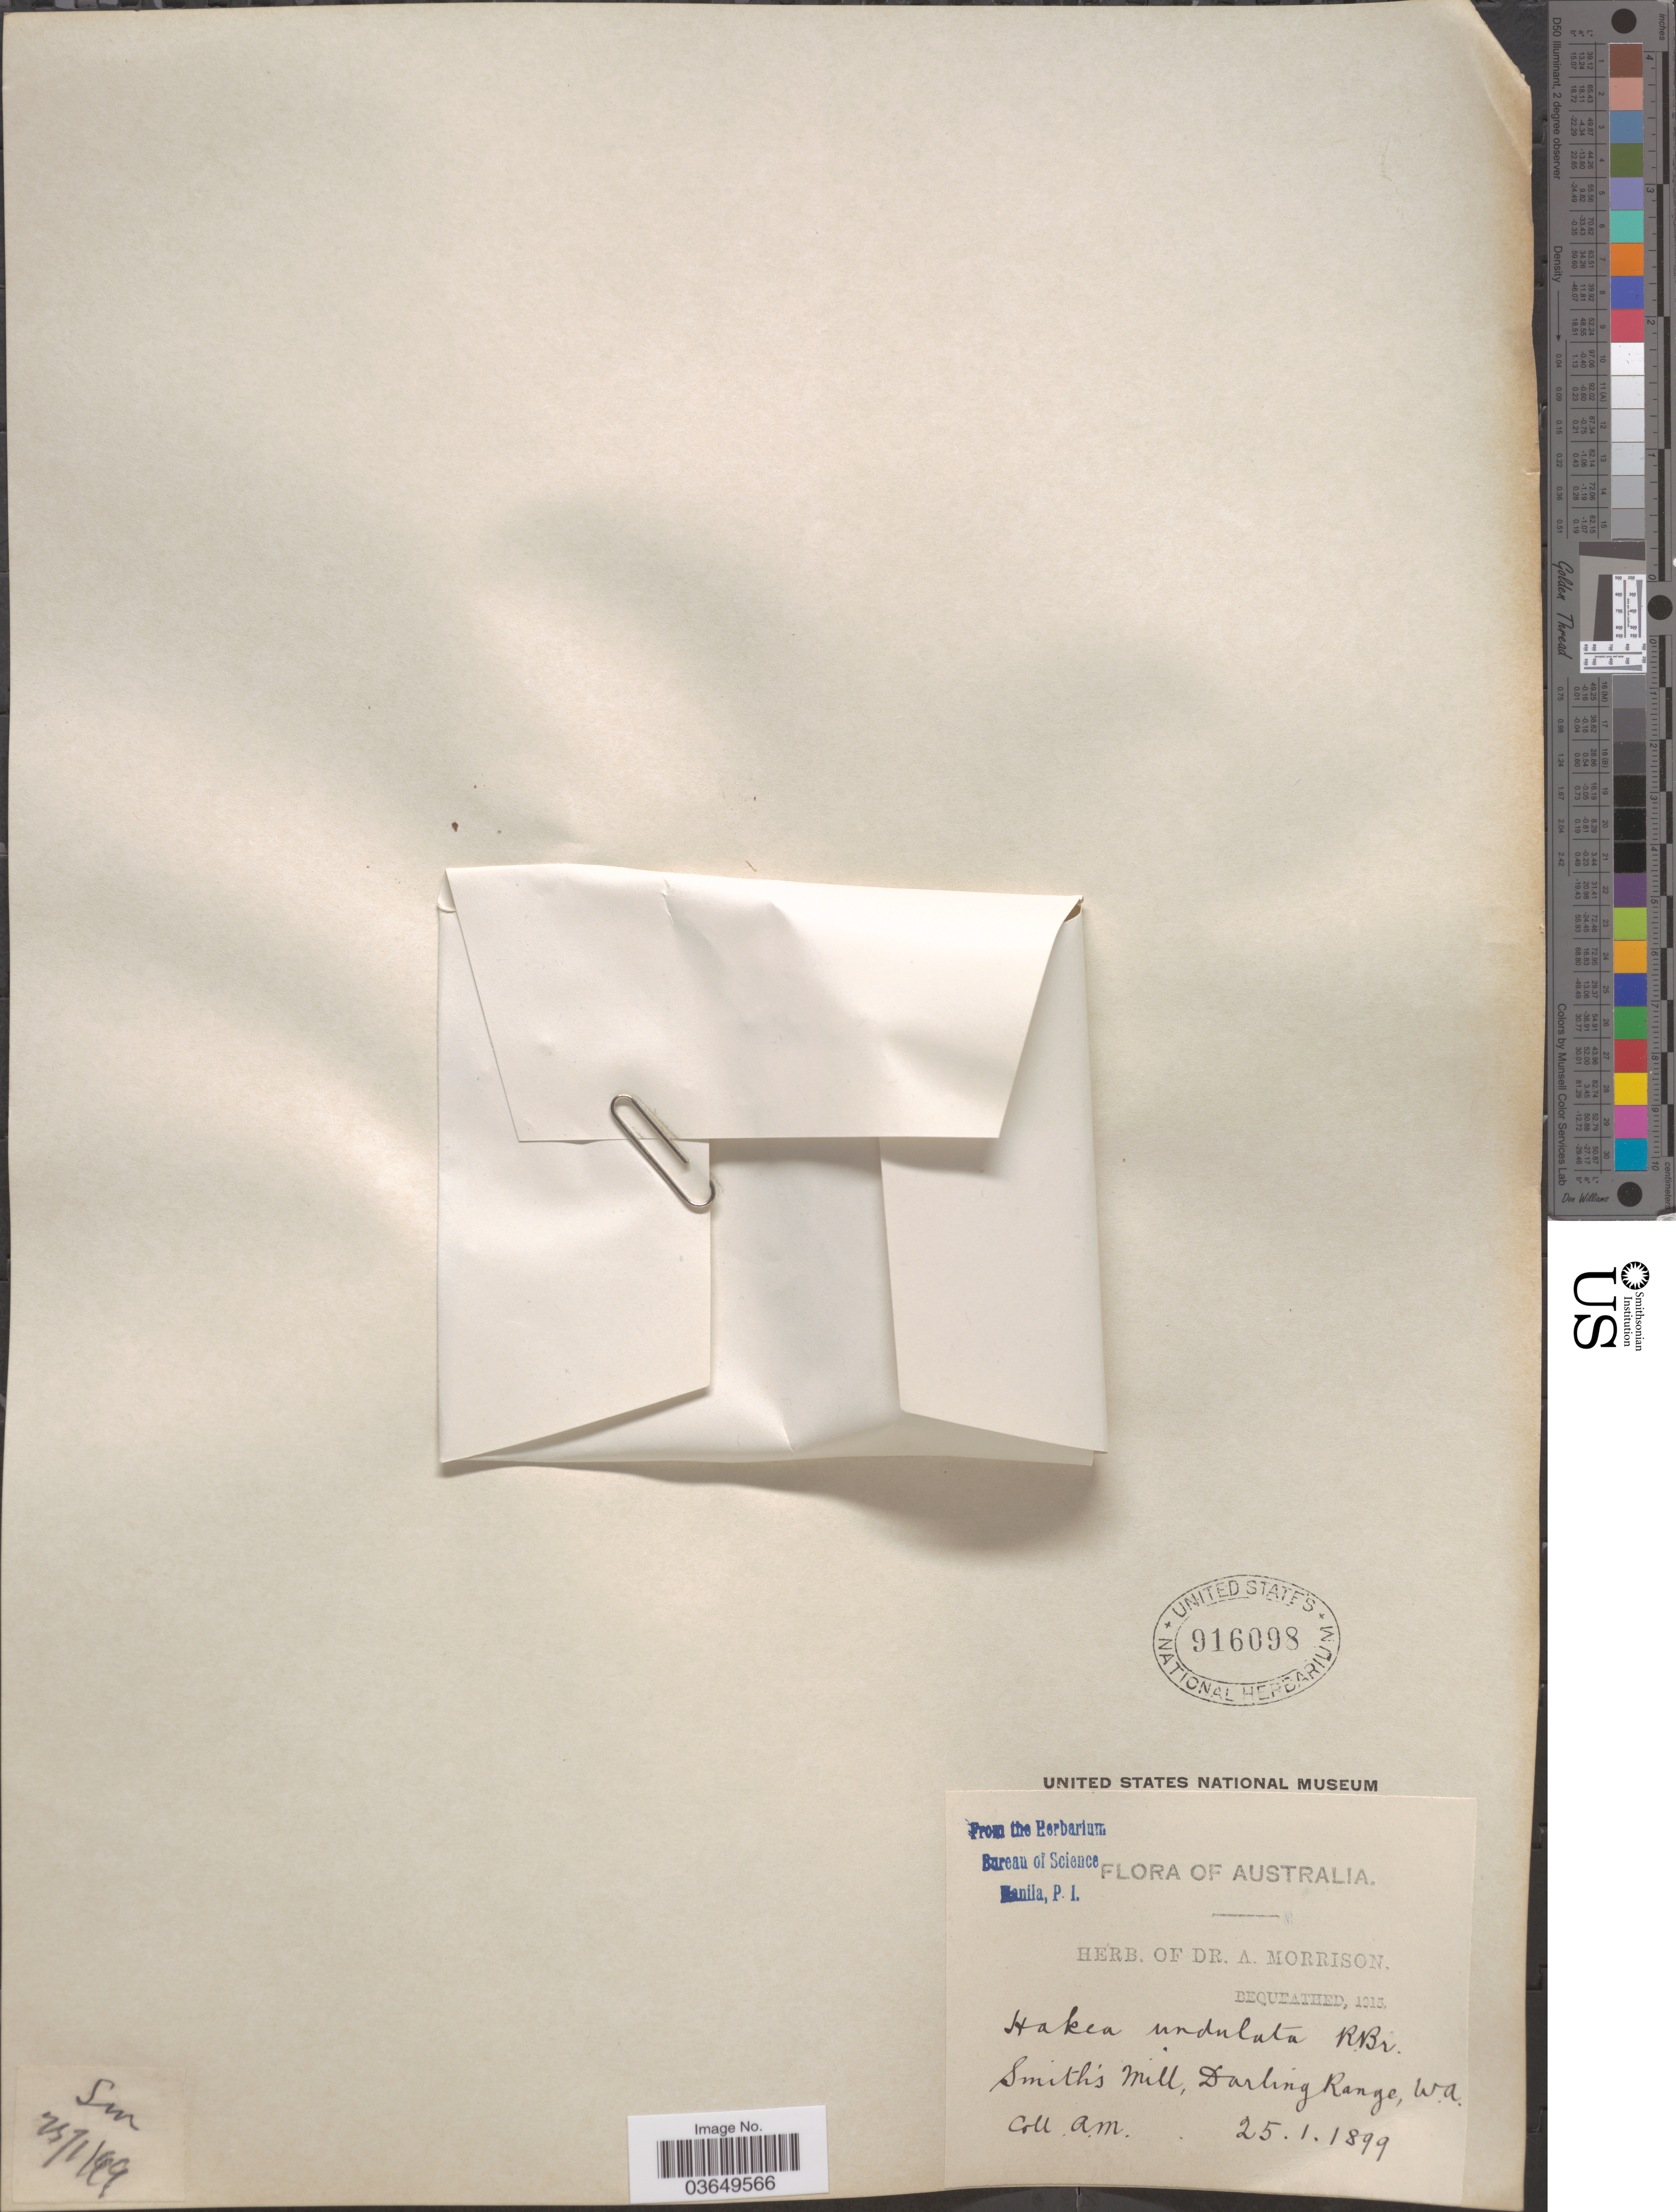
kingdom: Plantae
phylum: Tracheophyta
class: Magnoliopsida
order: Proteales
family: Proteaceae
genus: Hakea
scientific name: Hakea undulata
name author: R. Br.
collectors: A. Morrison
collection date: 1899-01-25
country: Australia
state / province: Western Australia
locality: Smith's Mill, Darling Range. Sm.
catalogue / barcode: US 916098